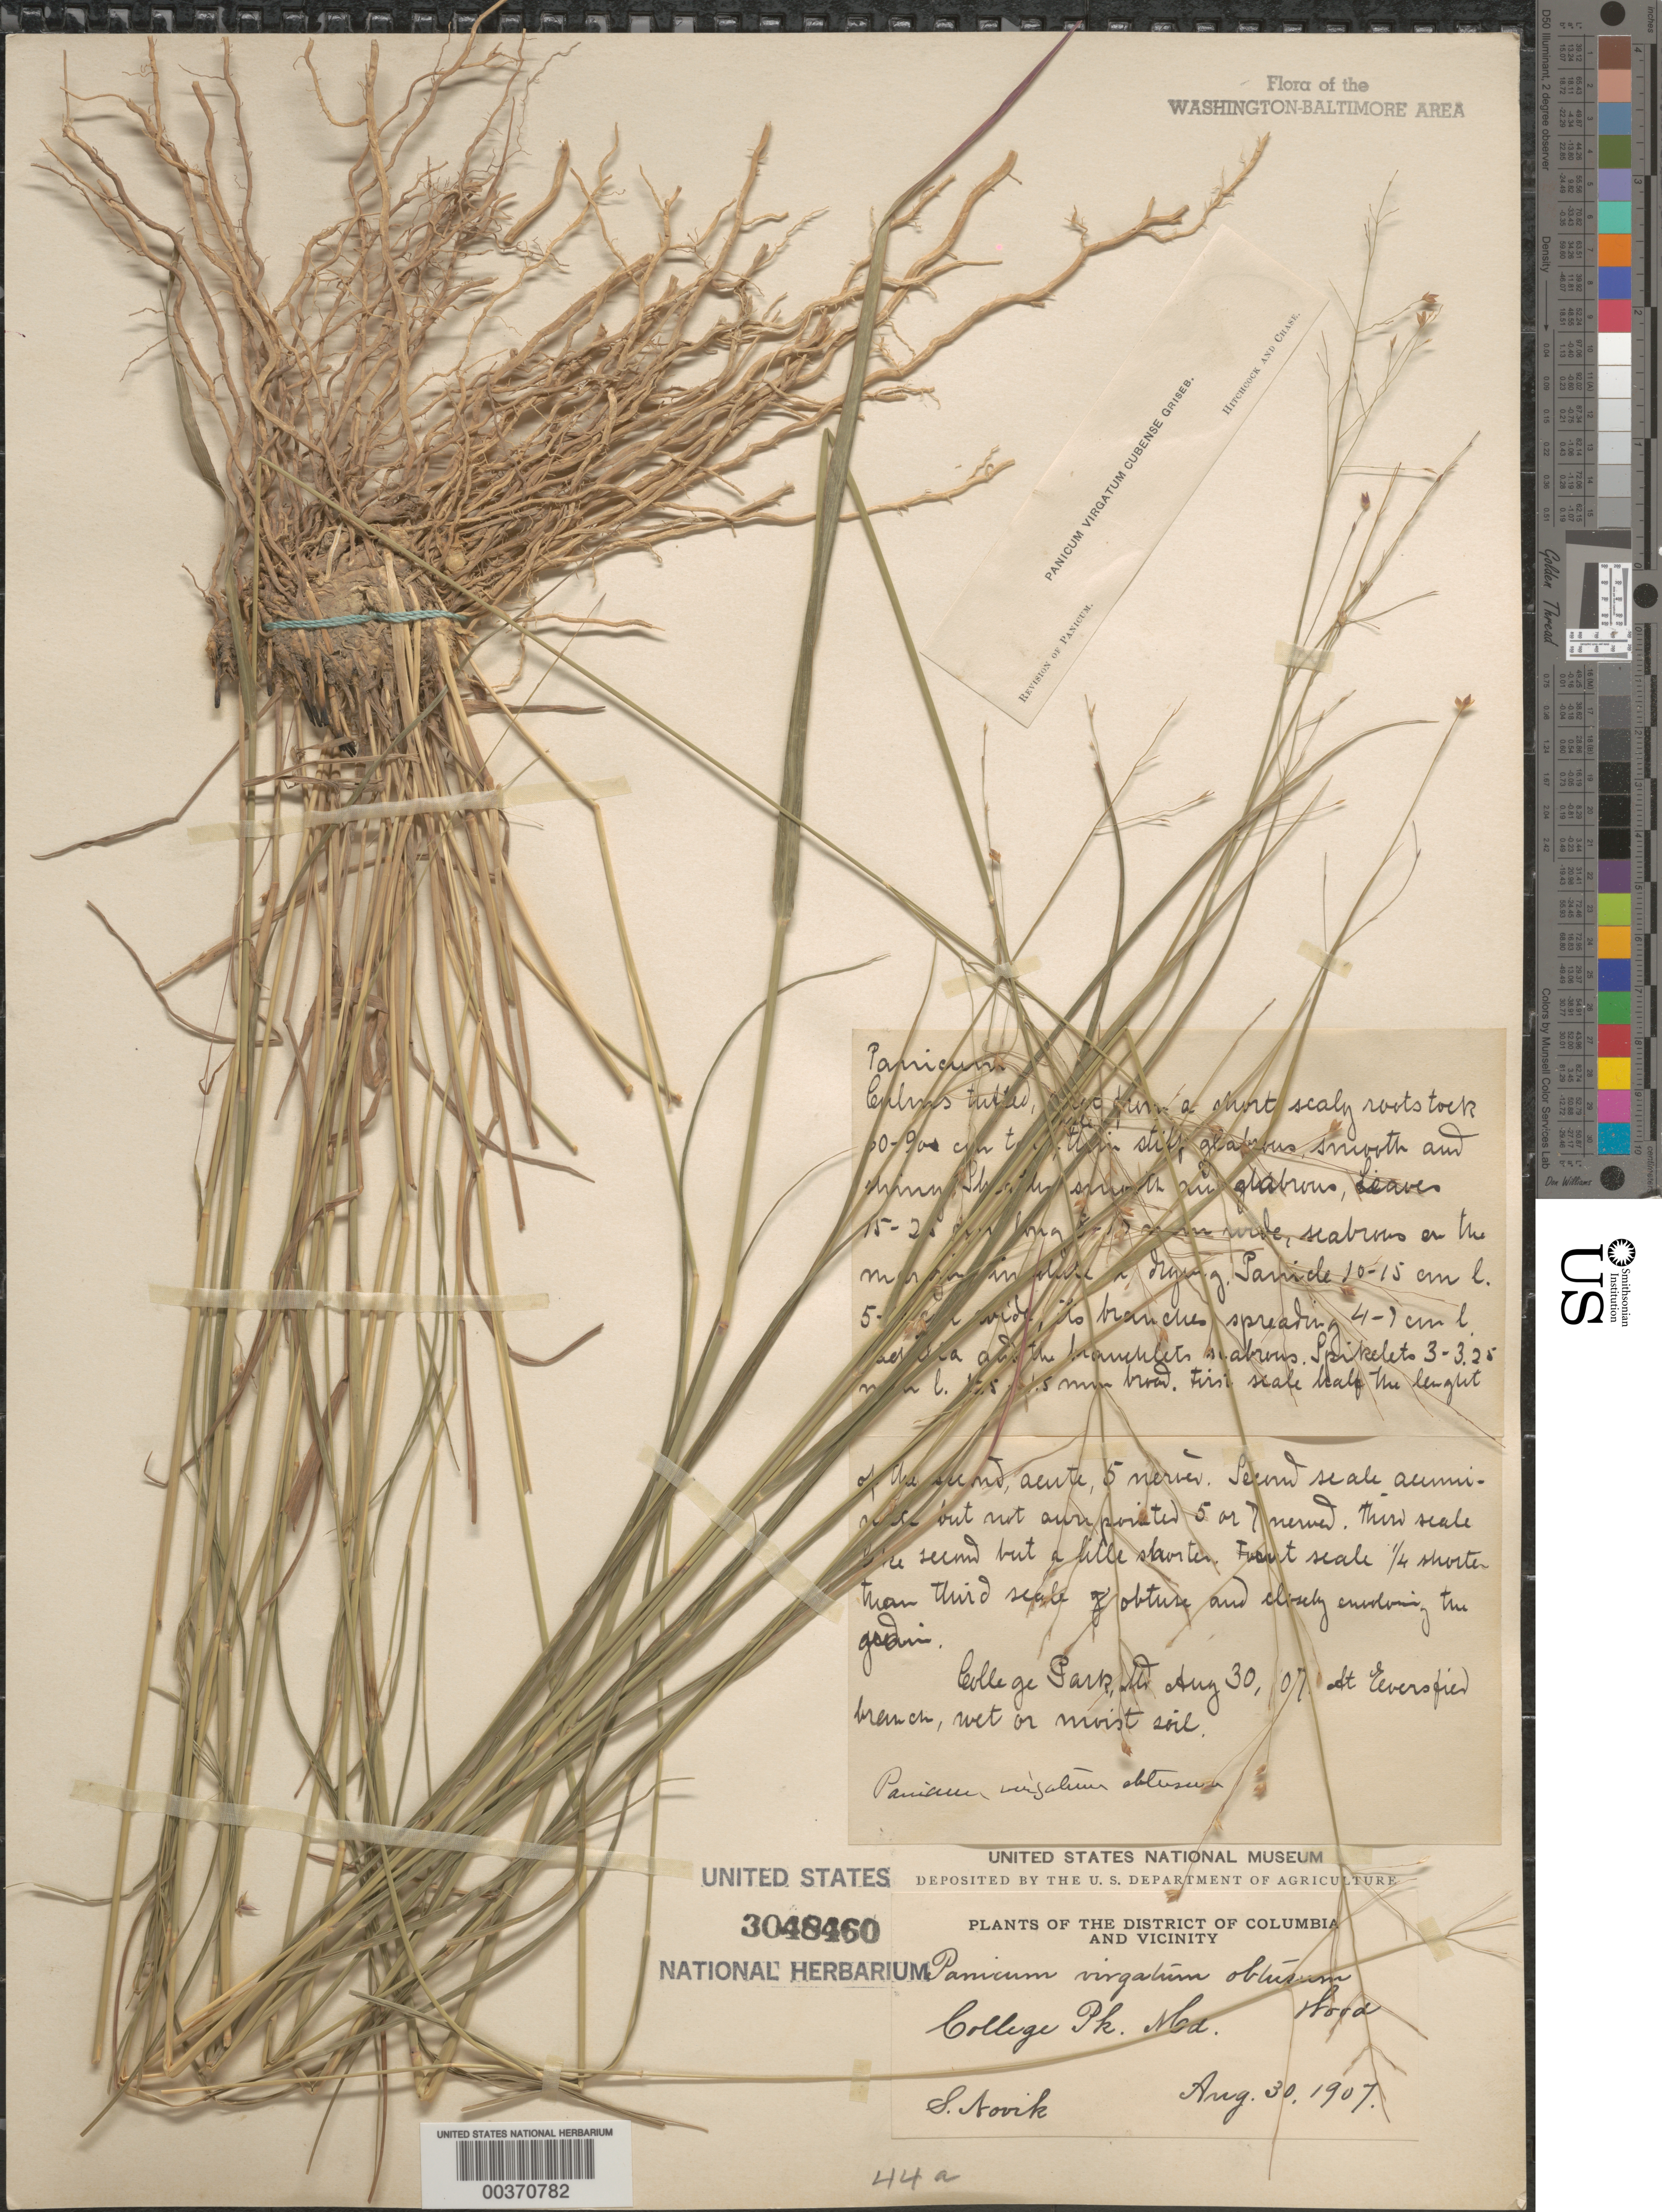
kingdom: Plantae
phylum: Tracheophyta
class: Liliopsida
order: Poales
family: Poaceae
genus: Panicum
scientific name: Panicum virgatum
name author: L.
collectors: S. Novick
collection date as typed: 30 Aug 1907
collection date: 1907-08-30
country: United States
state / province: Maryland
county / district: Prince George's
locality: College Park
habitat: Wet or moist soil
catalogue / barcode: US 3048460